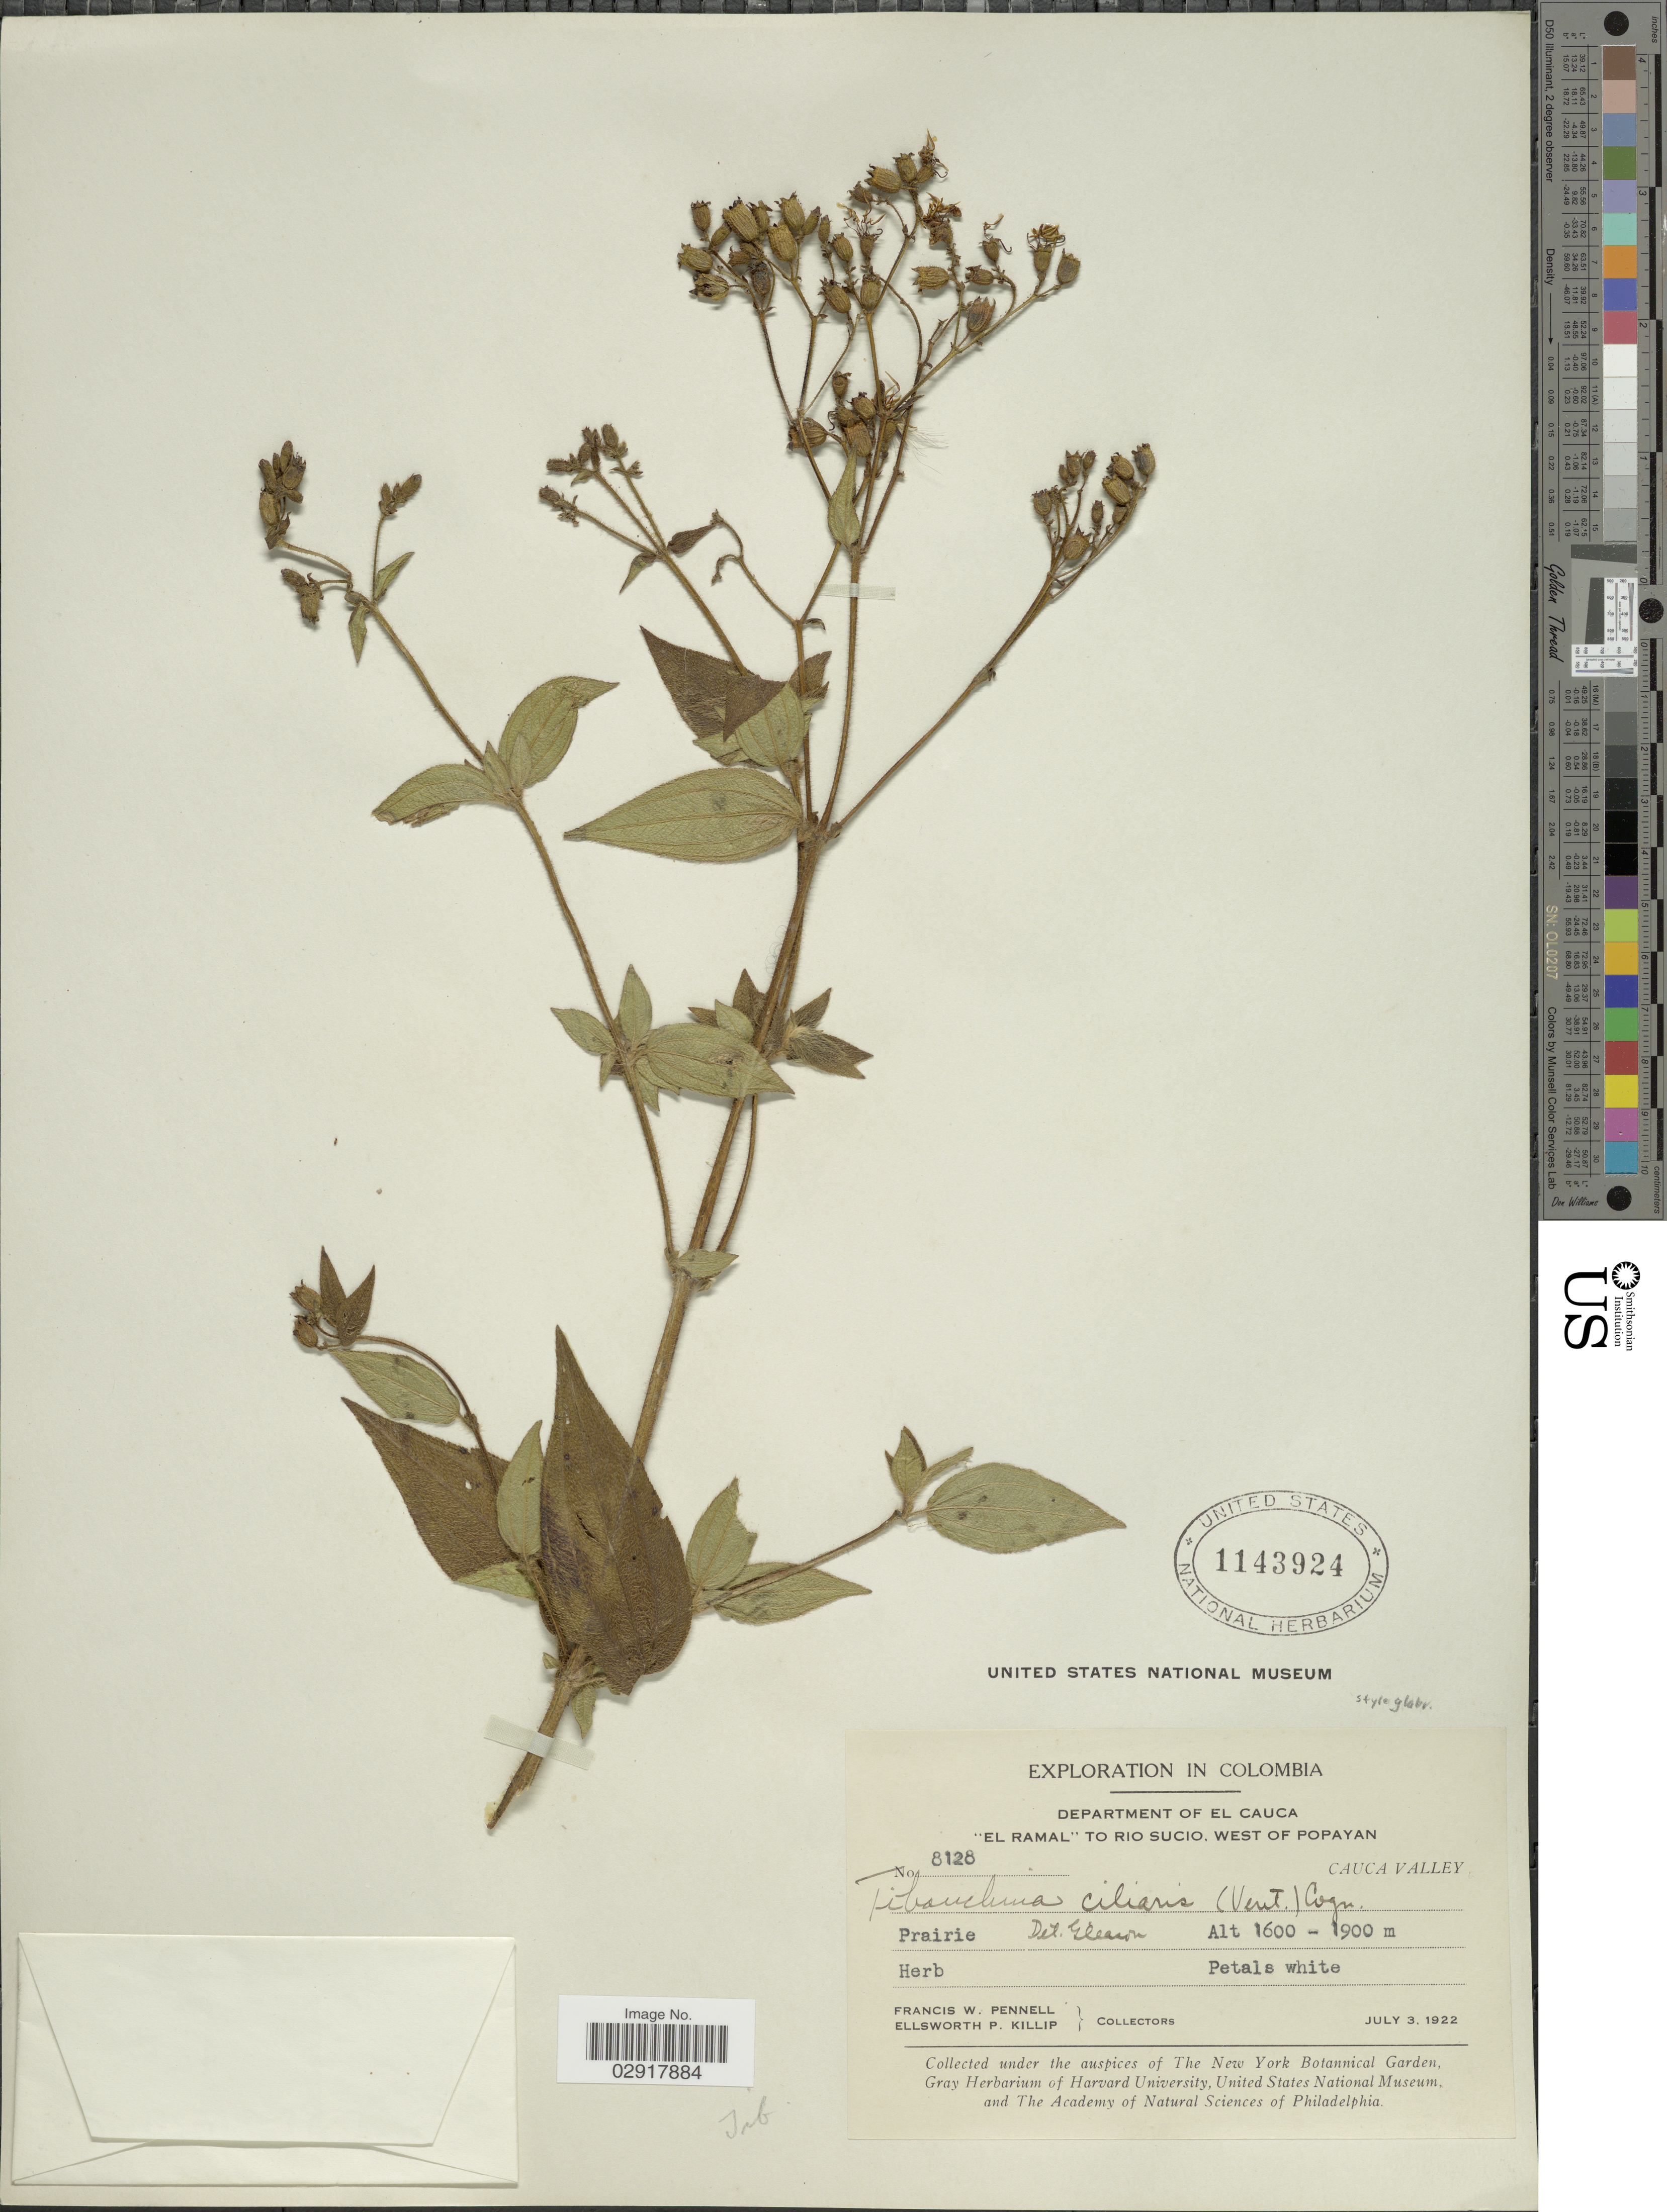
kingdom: Plantae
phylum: Tracheophyta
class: Magnoliopsida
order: Myrtales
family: Melastomataceae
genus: Chaetogastra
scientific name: Chaetogastra ciliaris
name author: (Vent.) DC.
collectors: F. W. Pennell & E. P. Killip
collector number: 8128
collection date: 1922-07-03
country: Colombia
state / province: Cauca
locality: Department of El Cauca "El Ramal" to Rio Sucio, West of Popayan. Cauca Valley.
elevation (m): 1600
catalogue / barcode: US 1143924